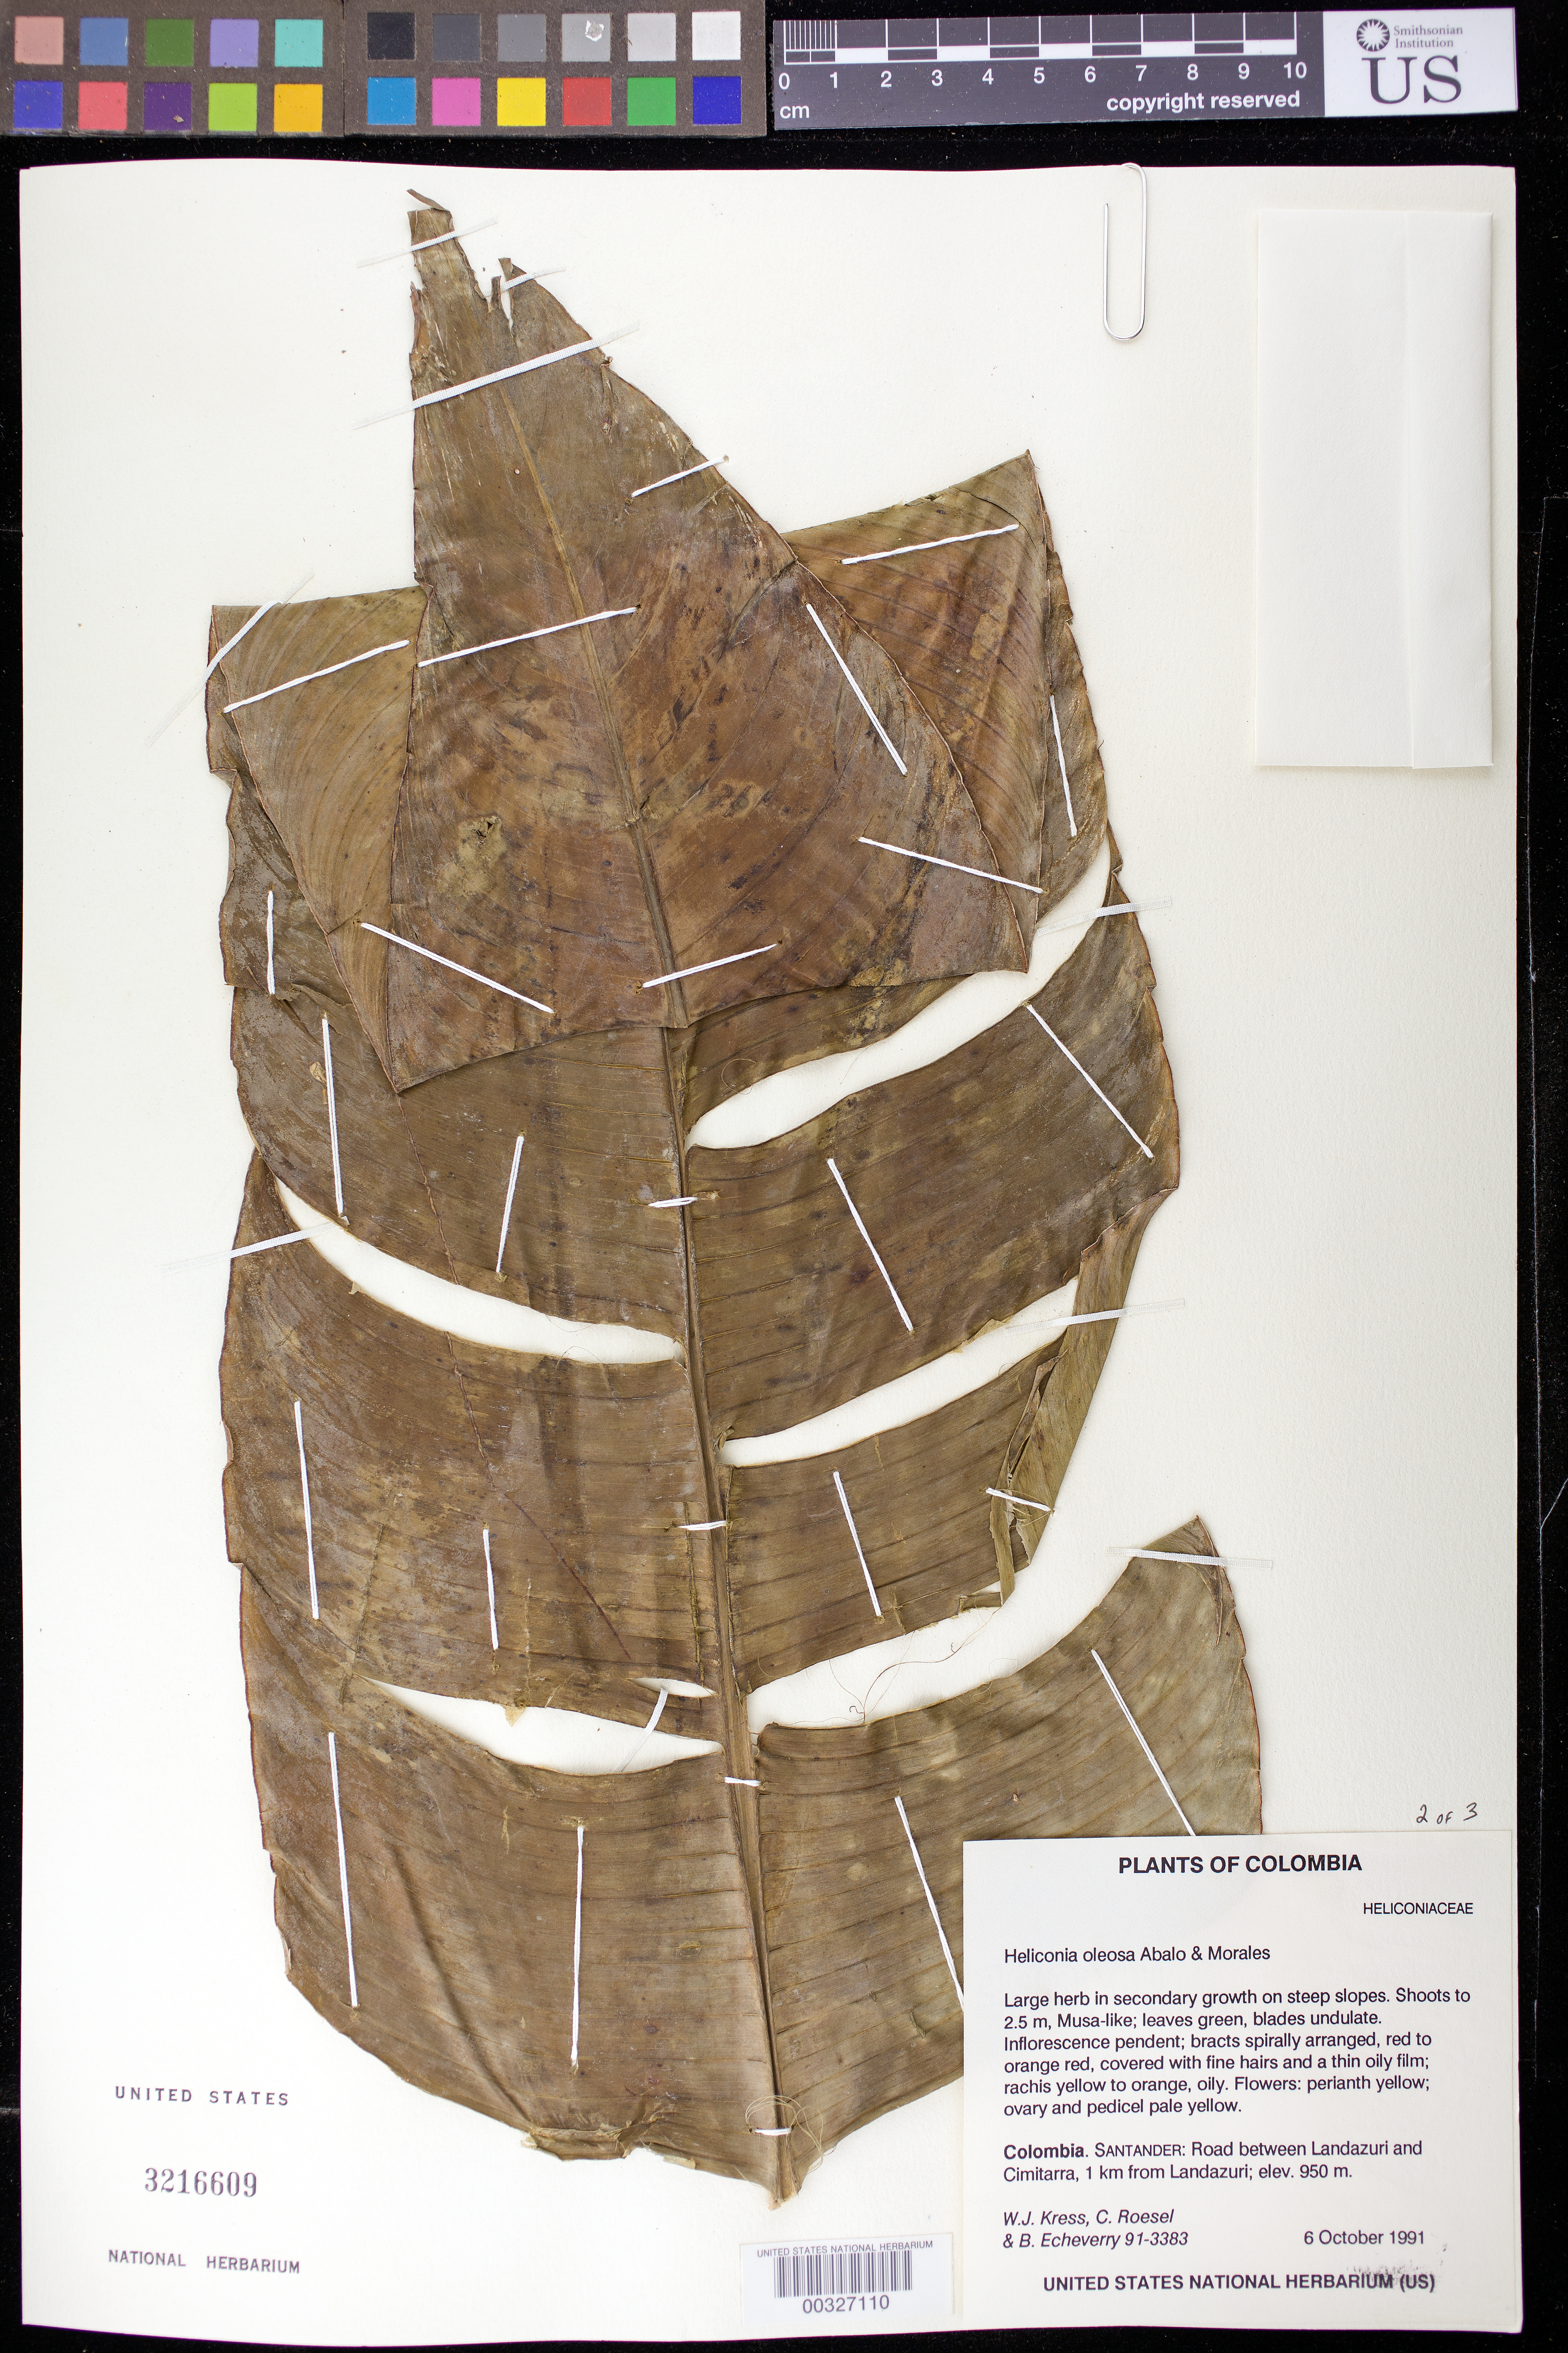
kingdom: Plantae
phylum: Tracheophyta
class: Liliopsida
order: Zingiberales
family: Heliconiaceae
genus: Heliconia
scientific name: Heliconia oleosa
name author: Abalo & G. Morales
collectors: W. J. Kress, C. S. Roesel & B. Echeverry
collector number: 91-3383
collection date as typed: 06 Oct 1991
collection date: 1991-10-06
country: Colombia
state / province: Santander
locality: Road between Landazuri and Cimitarra, 1 km from Landazuri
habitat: In secondary growth on steep slopes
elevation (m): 950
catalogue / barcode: US 3216609